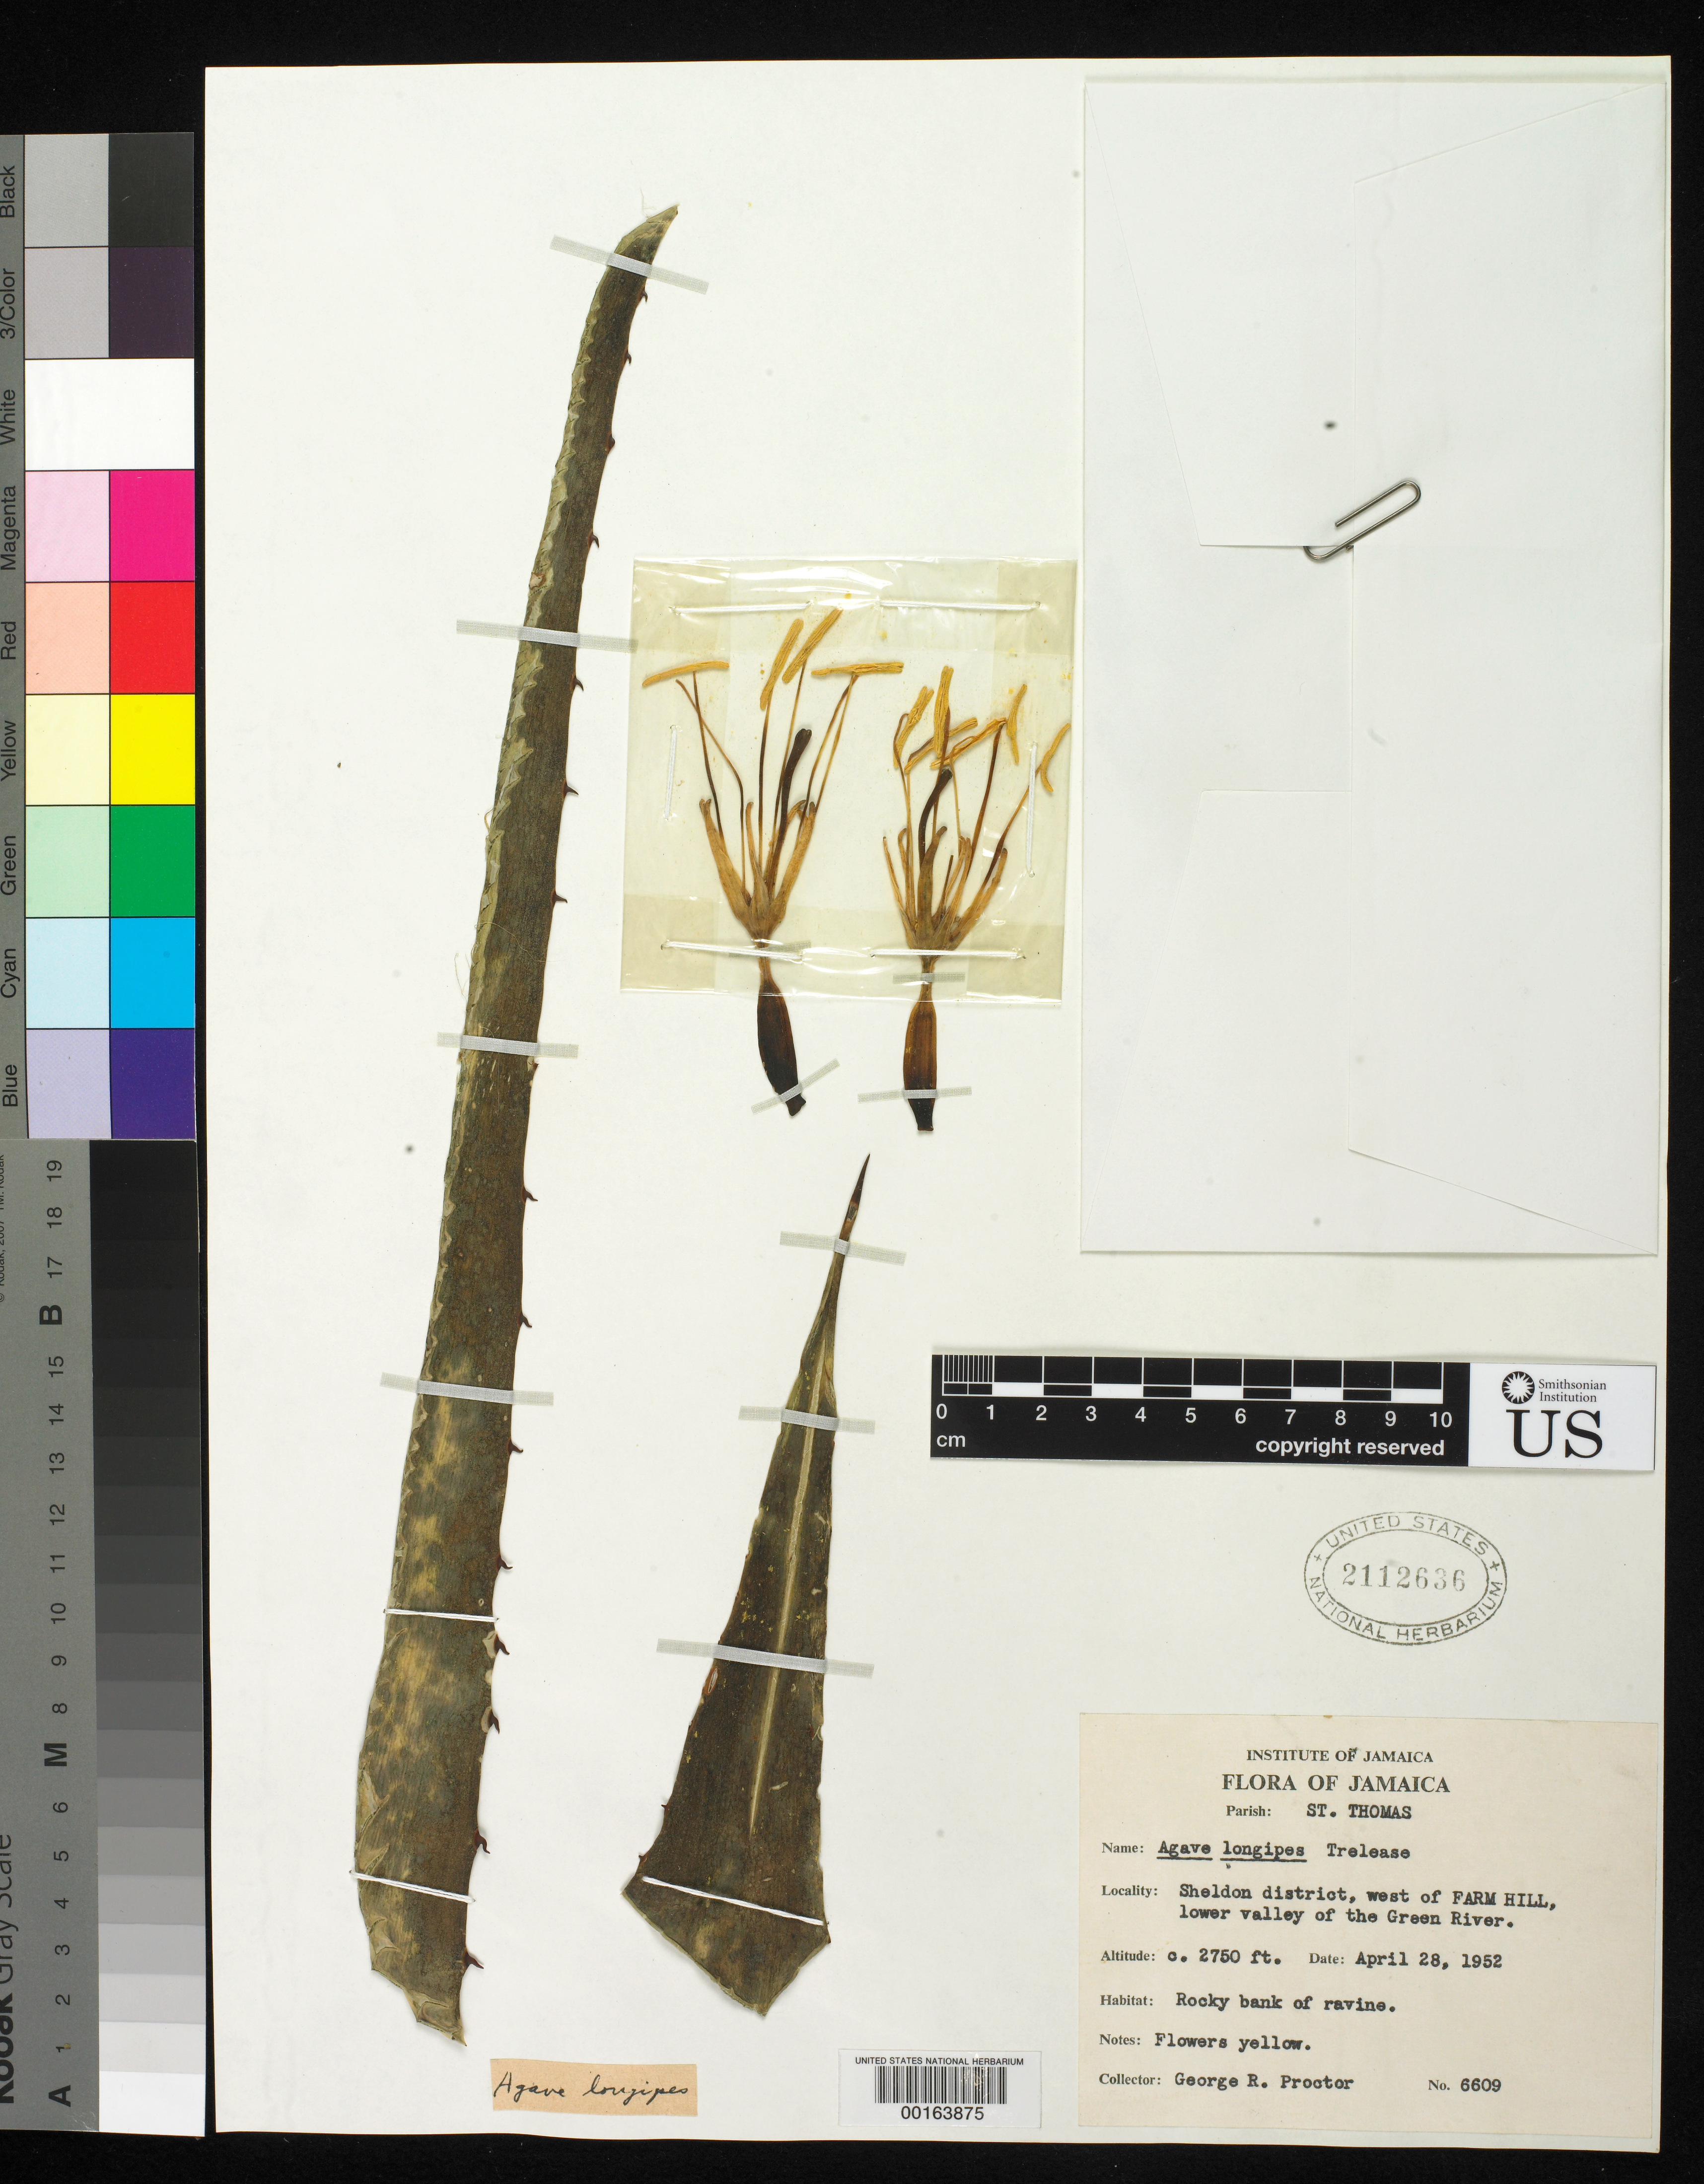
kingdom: Plantae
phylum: Tracheophyta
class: Liliopsida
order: Asparagales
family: Asparagaceae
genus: Agave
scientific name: Agave longipes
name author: Trel.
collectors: G. R. Proctor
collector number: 6609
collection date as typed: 28 Apr 1952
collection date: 1952-04-28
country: Jamaica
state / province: Saint Thomas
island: Greater Antilles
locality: Sheldon dist., w of farm hill, lower valley of the green river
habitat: Rocky bank of ravine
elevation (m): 838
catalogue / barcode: US 2112636